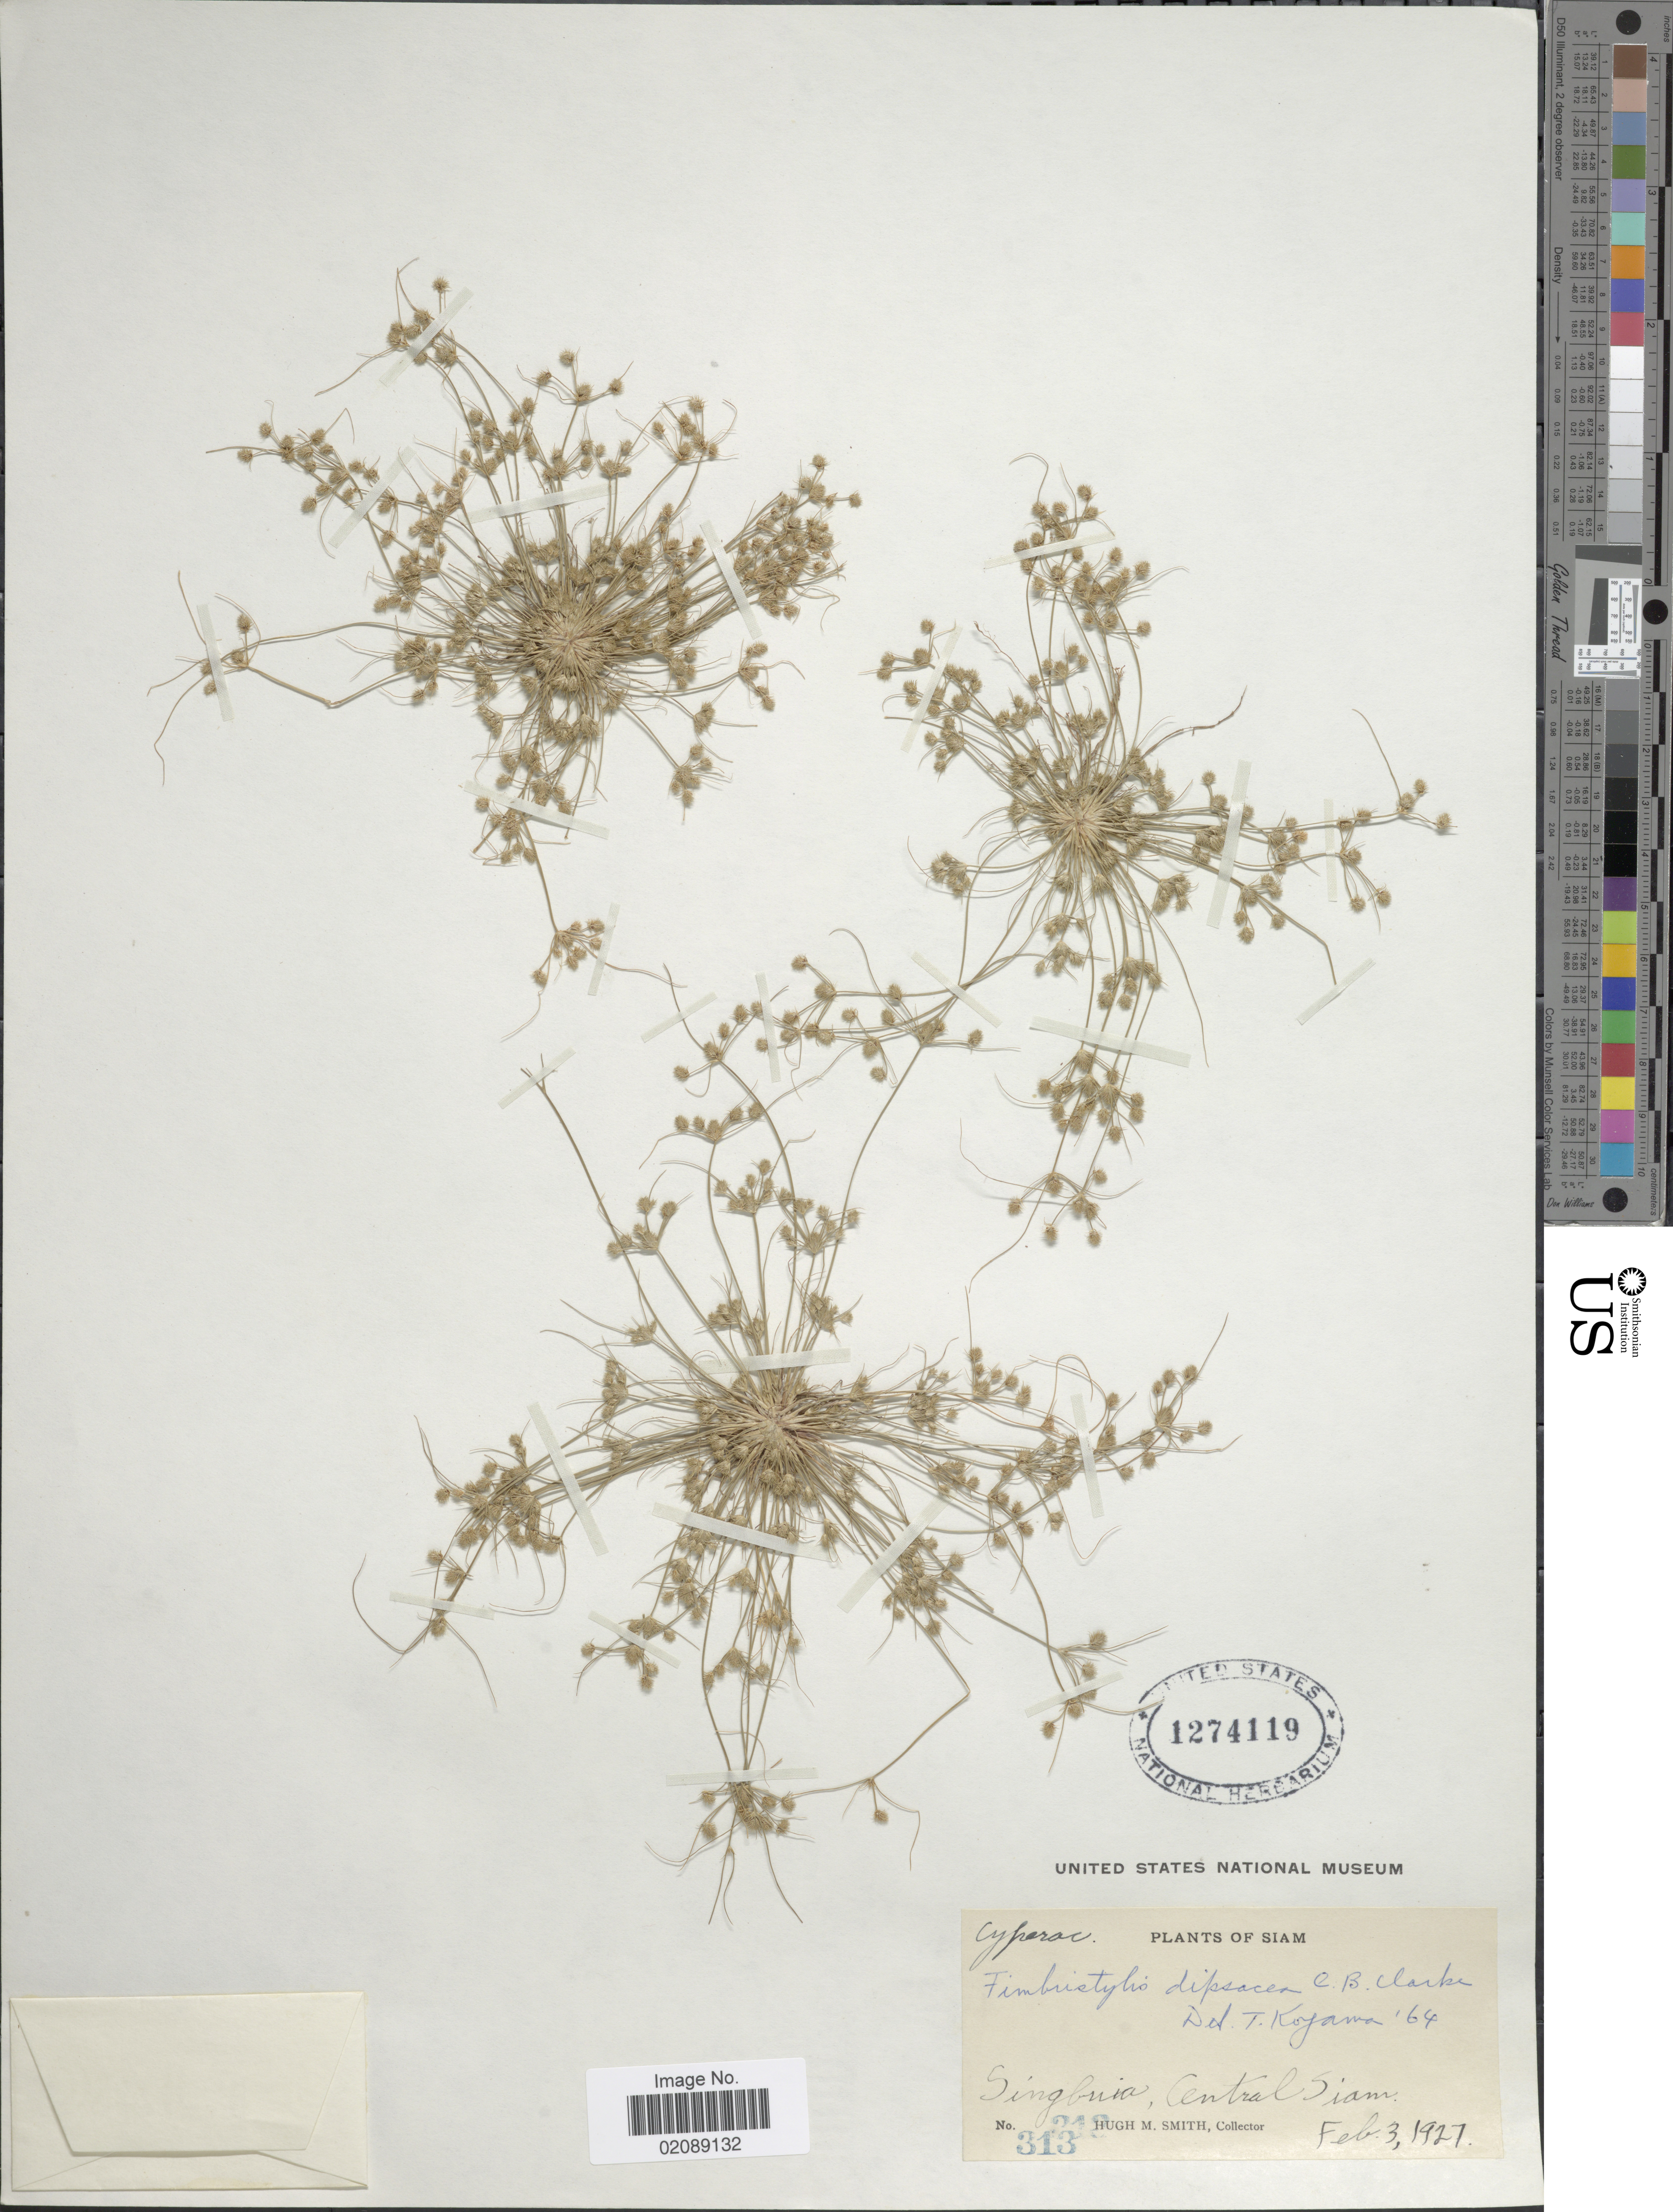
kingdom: Plantae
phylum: Tracheophyta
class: Liliopsida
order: Poales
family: Cyperaceae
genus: Fimbristylis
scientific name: Fimbristylis dipsacea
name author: (Rottb.) C.B. Clarke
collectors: H. M. Smith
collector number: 313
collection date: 1927-02-03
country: Thailand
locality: Siam, Singbuia, Central Siam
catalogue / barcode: US 1274119